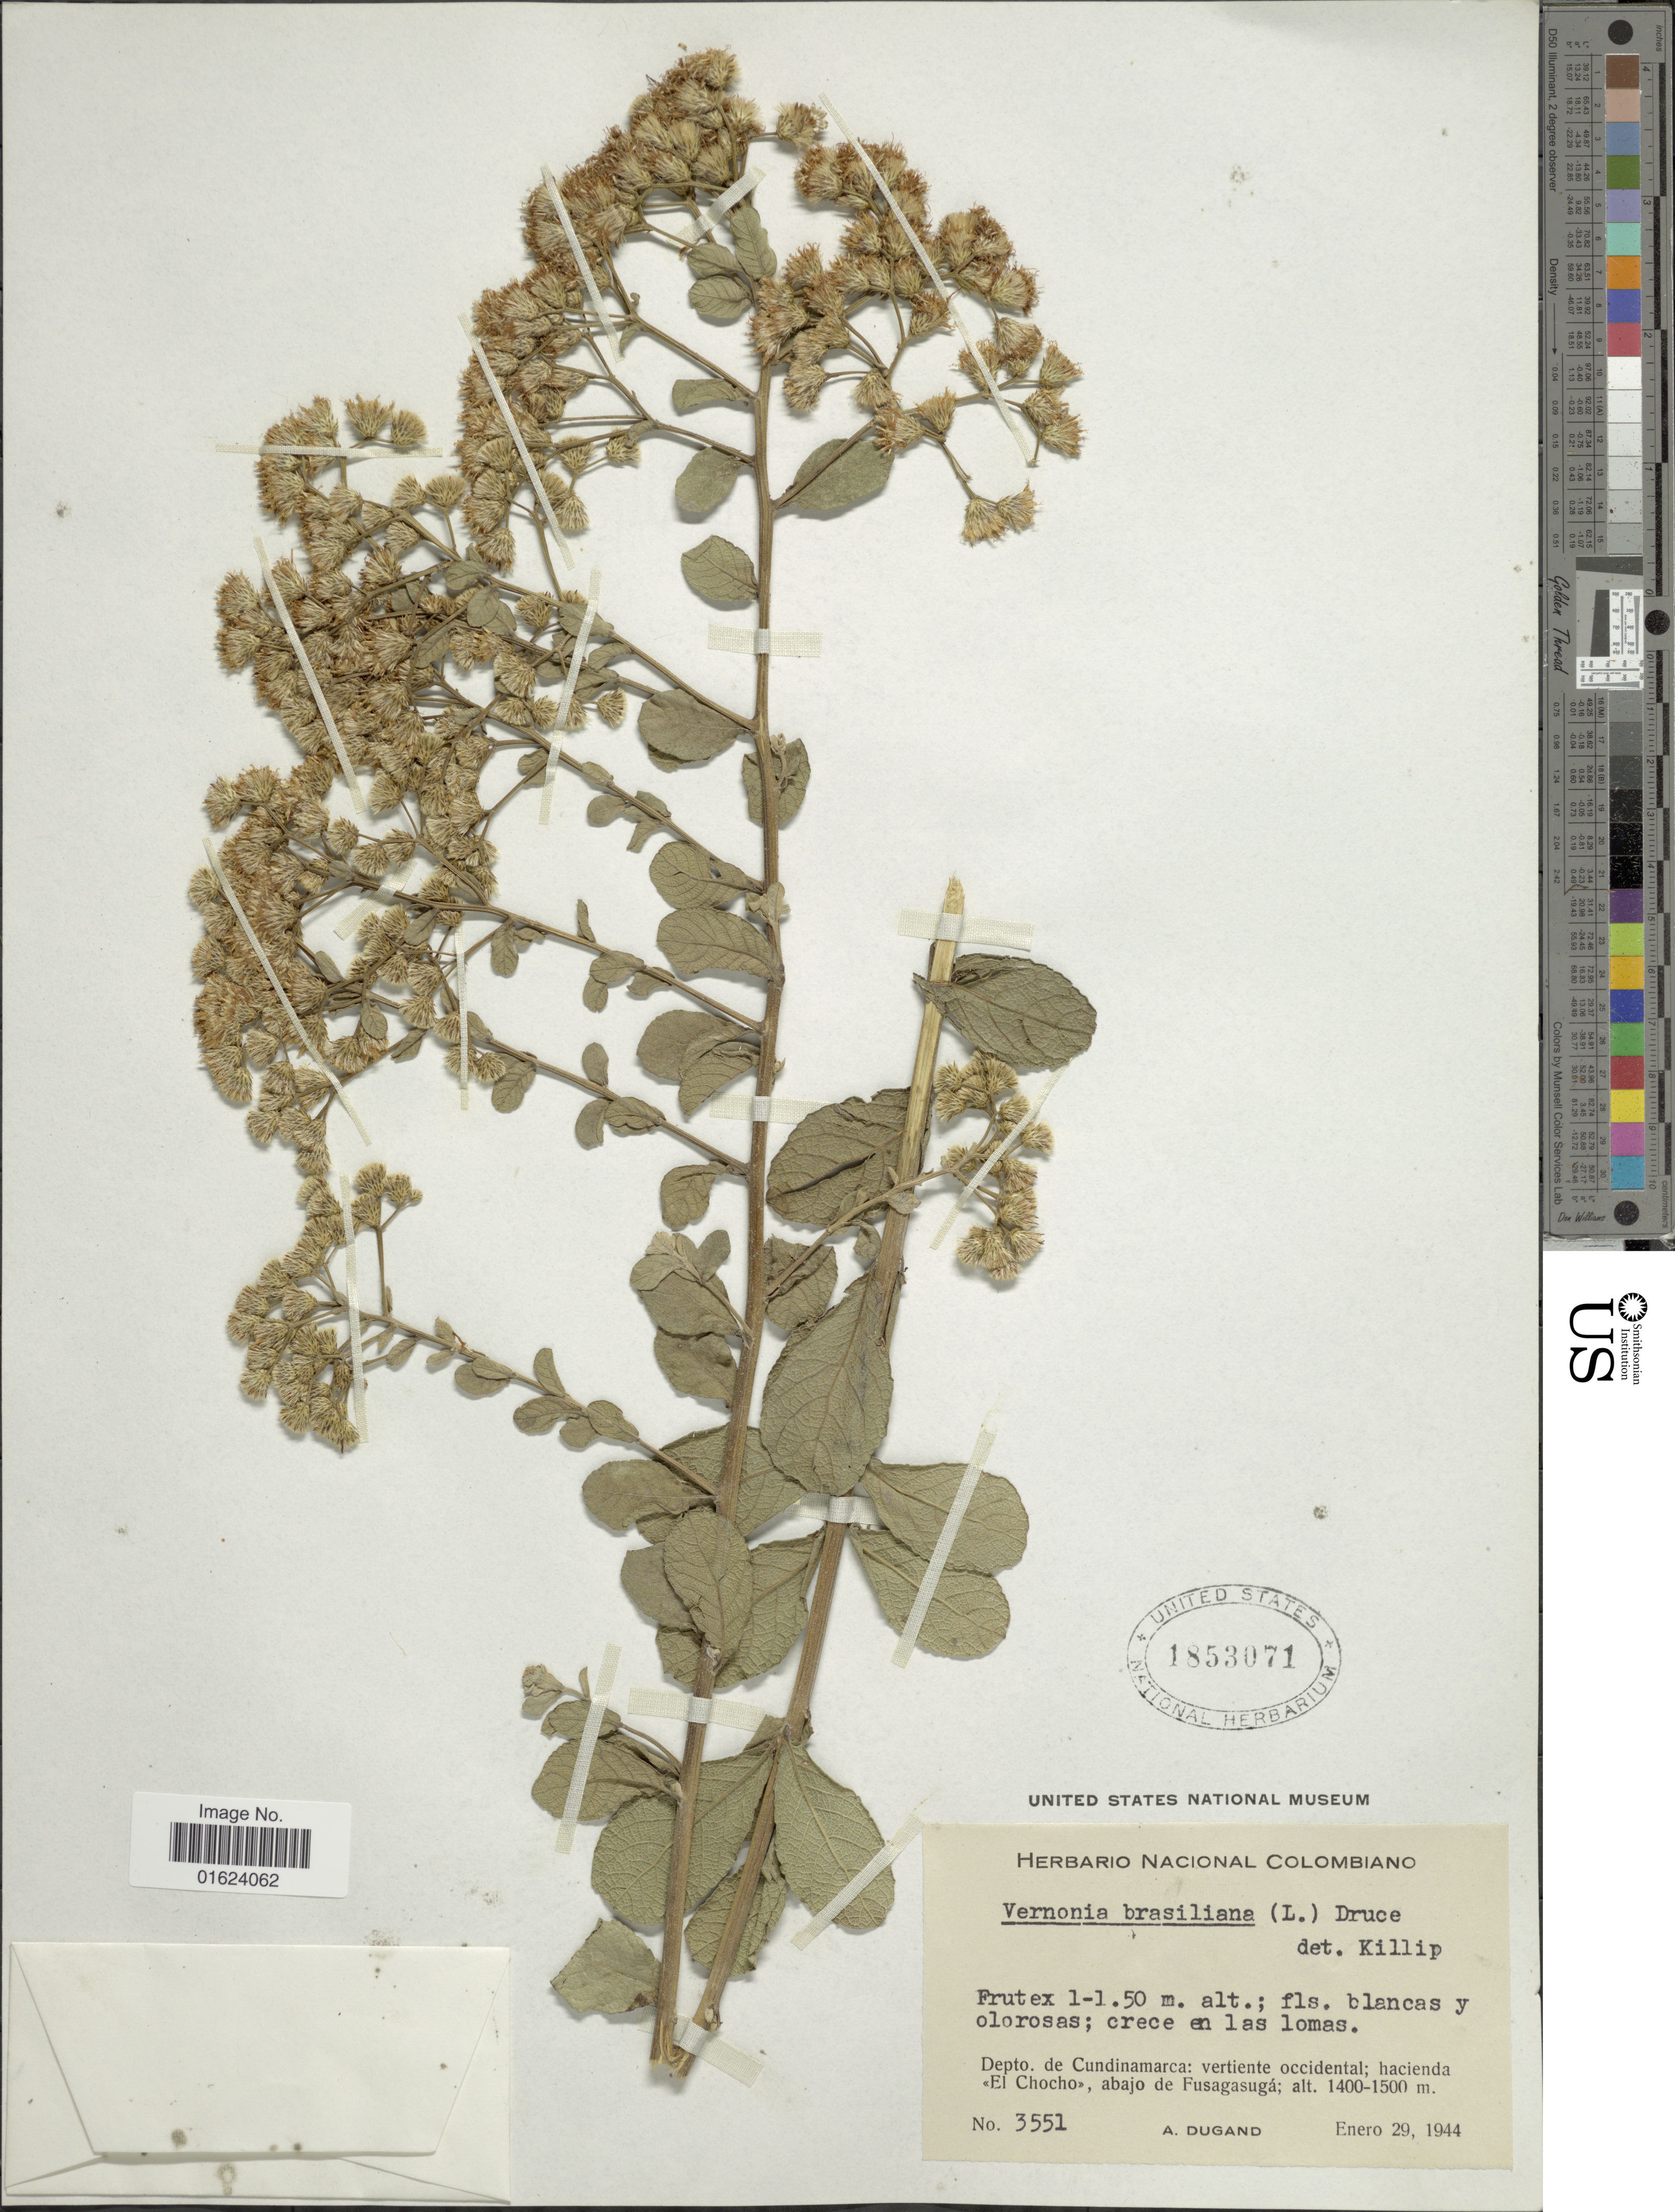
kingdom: Plantae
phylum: Tracheophyta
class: Magnoliopsida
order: Asterales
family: Asteraceae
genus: Vernonia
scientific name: Vernonia brasiliana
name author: (L.) Druce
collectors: A. Dugand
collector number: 3551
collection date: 1944-01-29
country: Colombia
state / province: Cundinamarca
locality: Depto. de Cundinamarca: vertiente occidental; hacienda "El Chocho", abajo de Fusagasuga.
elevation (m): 1400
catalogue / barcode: US 1853071